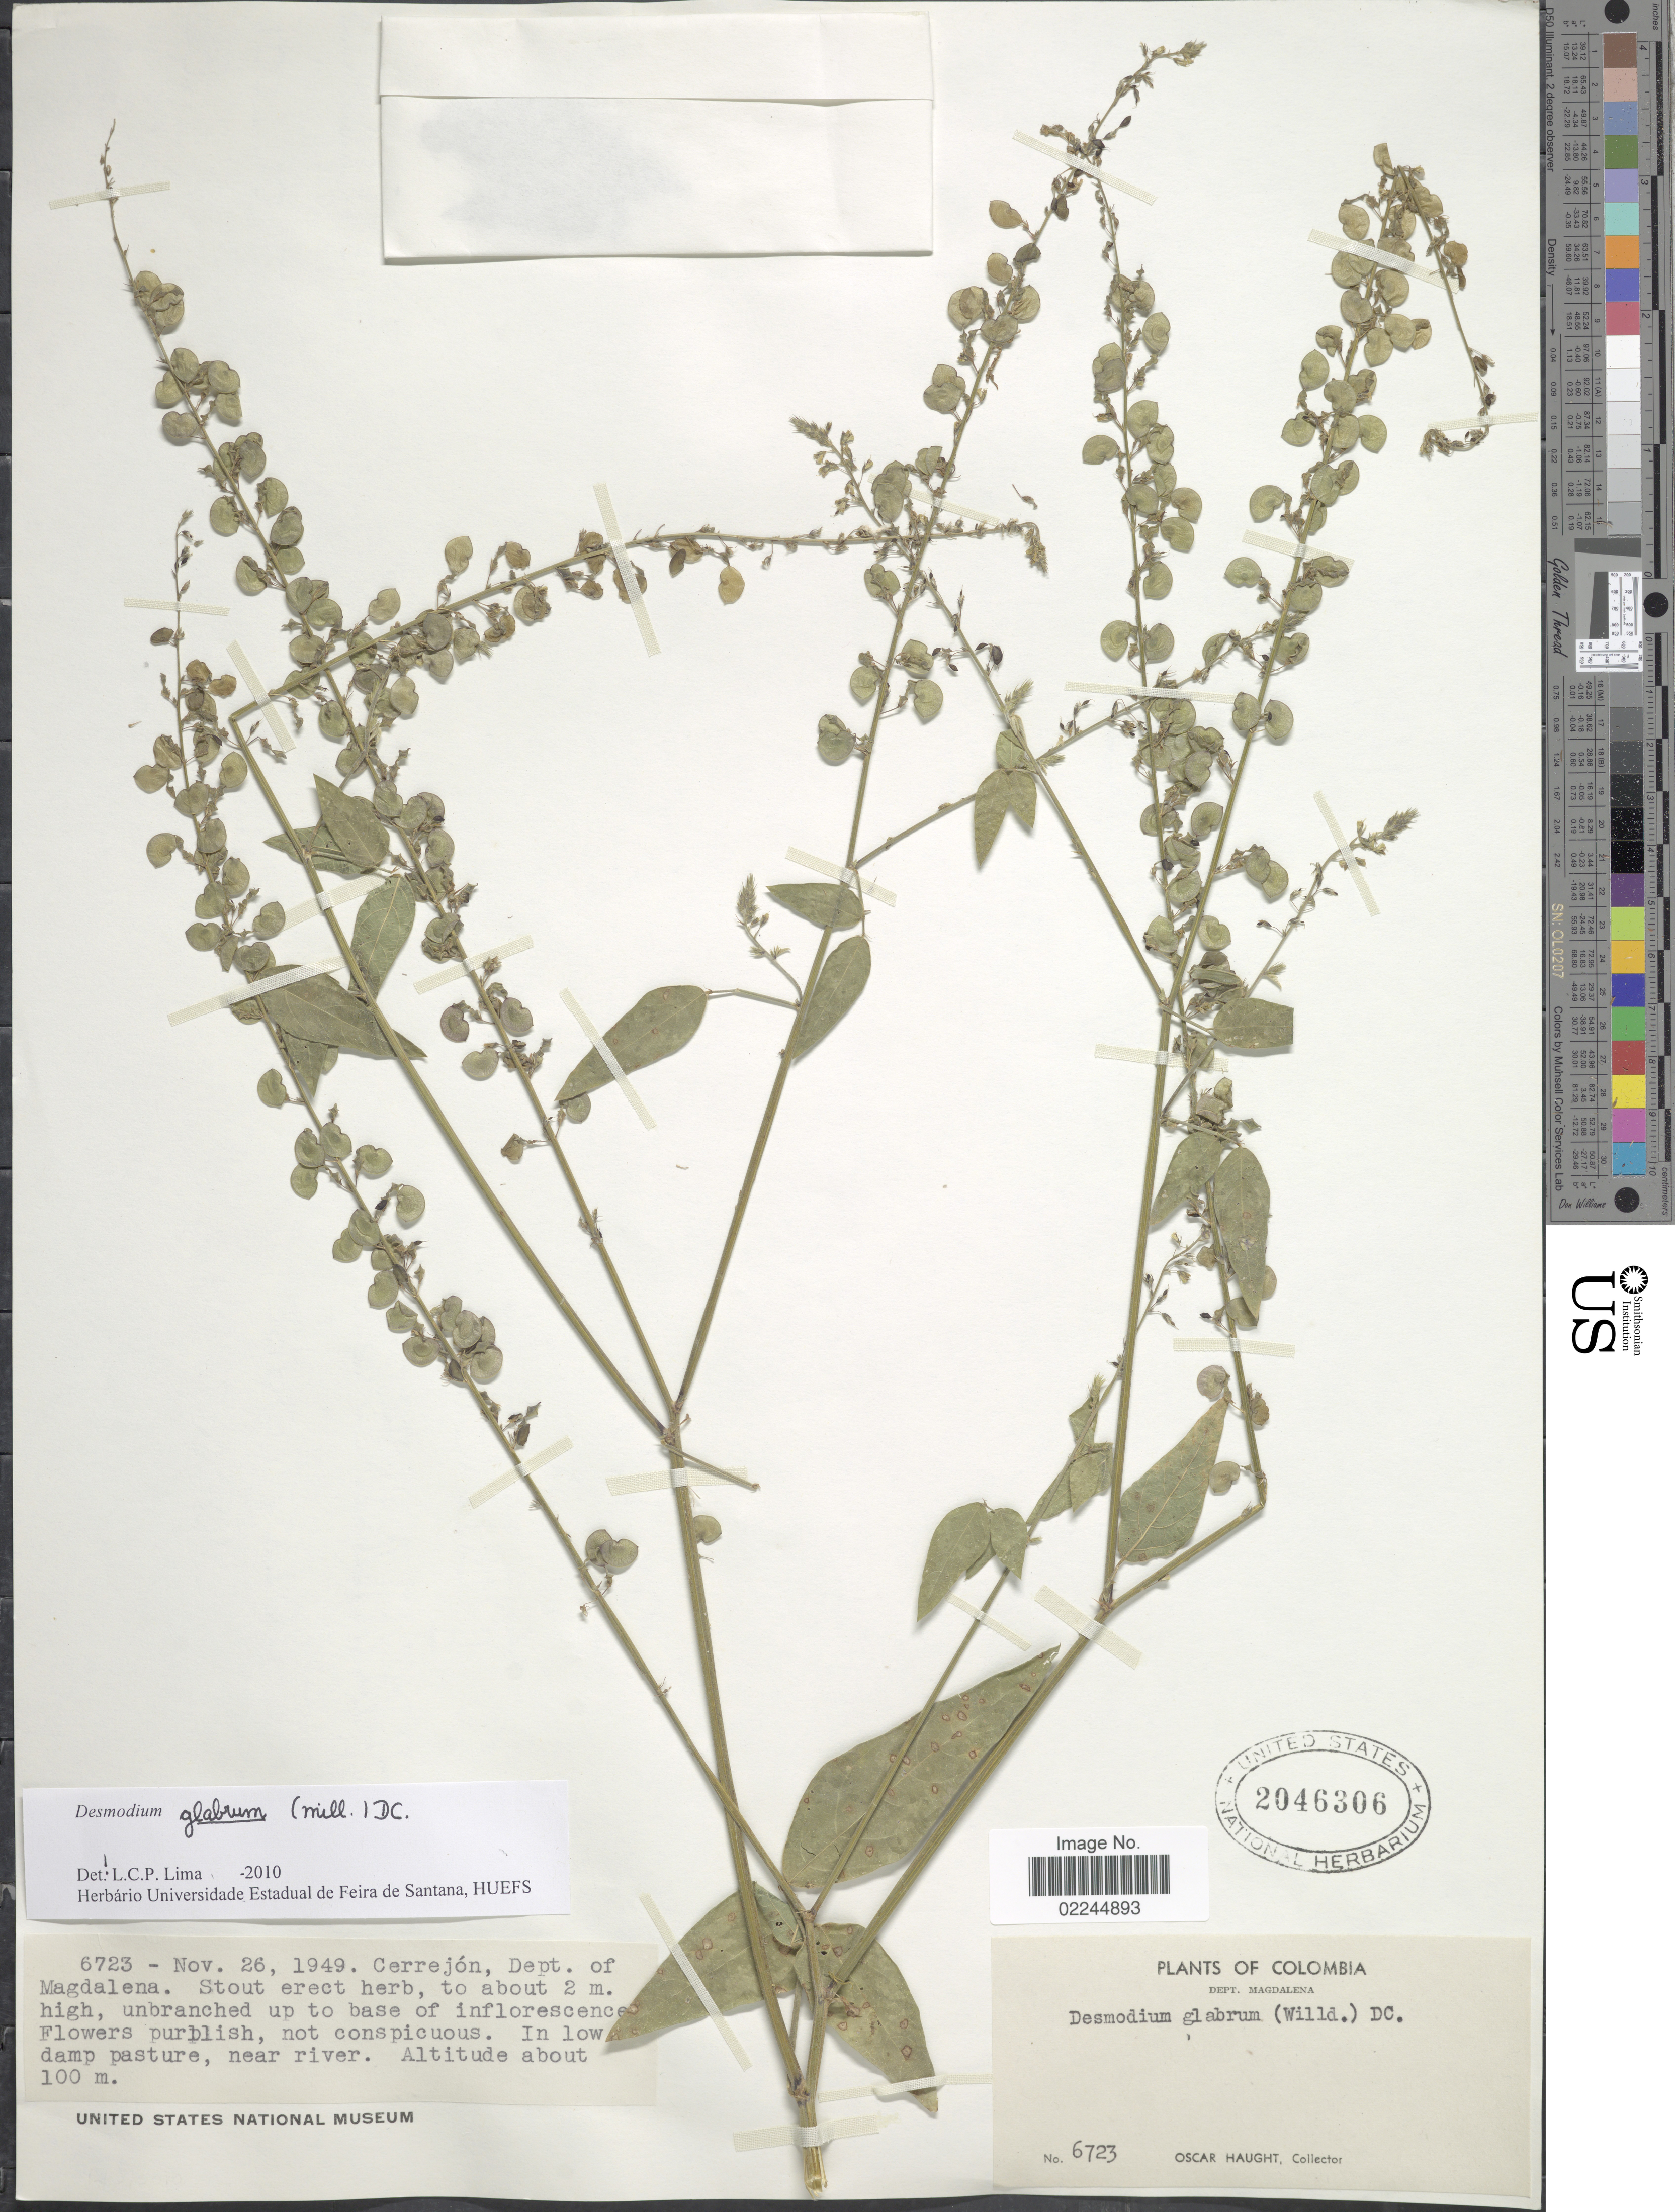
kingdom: Plantae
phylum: Tracheophyta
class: Magnoliopsida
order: Fabales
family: Fabaceae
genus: Desmodium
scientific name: Desmodium glabrum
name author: (Mill.) DC.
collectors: O. Haught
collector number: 6723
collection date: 1949-11-26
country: Colombia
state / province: Magdalena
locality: Cerrejon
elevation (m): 100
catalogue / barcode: US 2046306